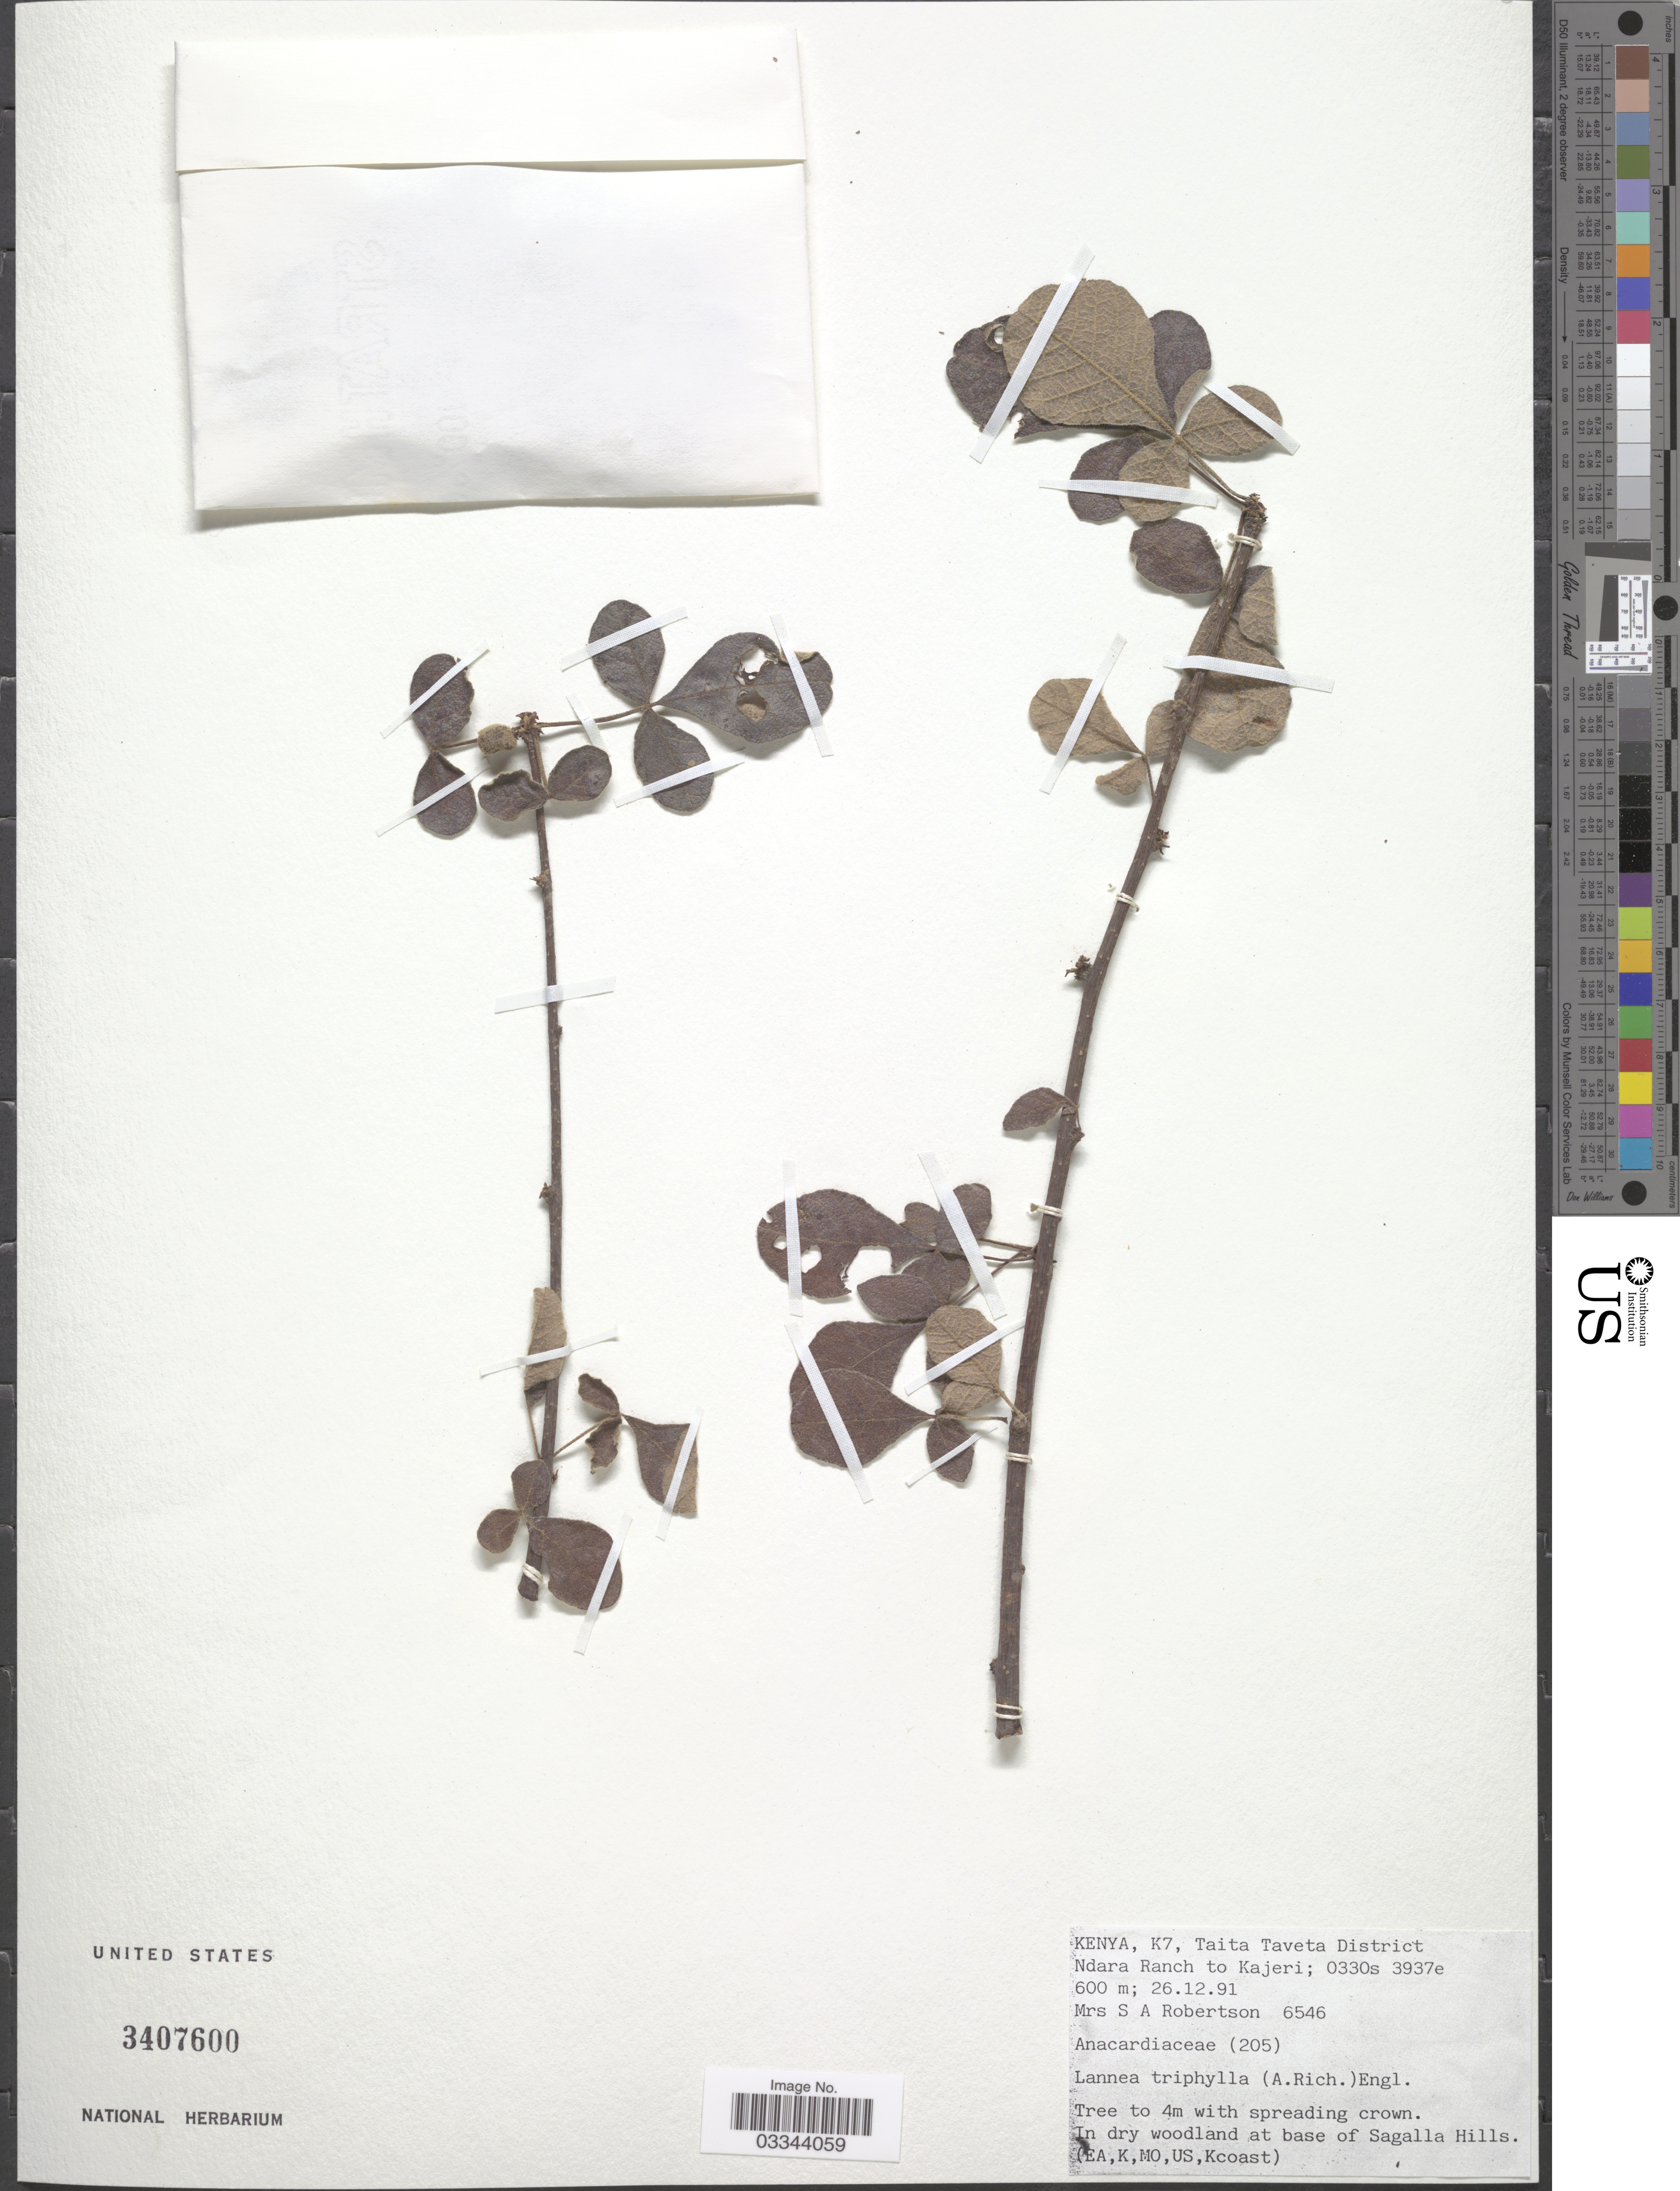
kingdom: Plantae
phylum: Tracheophyta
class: Magnoliopsida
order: Sapindales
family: Anacardiaceae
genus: Lannea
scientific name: Lannea triphylla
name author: (Hochst. ex A. Rich.) Engl.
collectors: S. Robertson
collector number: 6546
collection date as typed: Transcribed d/m/y: 26/12/91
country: Kenya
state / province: Taita Taveta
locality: K7, Taita Taveta District. Ndara Ranch to Kajeri.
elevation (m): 600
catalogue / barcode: US 3407600